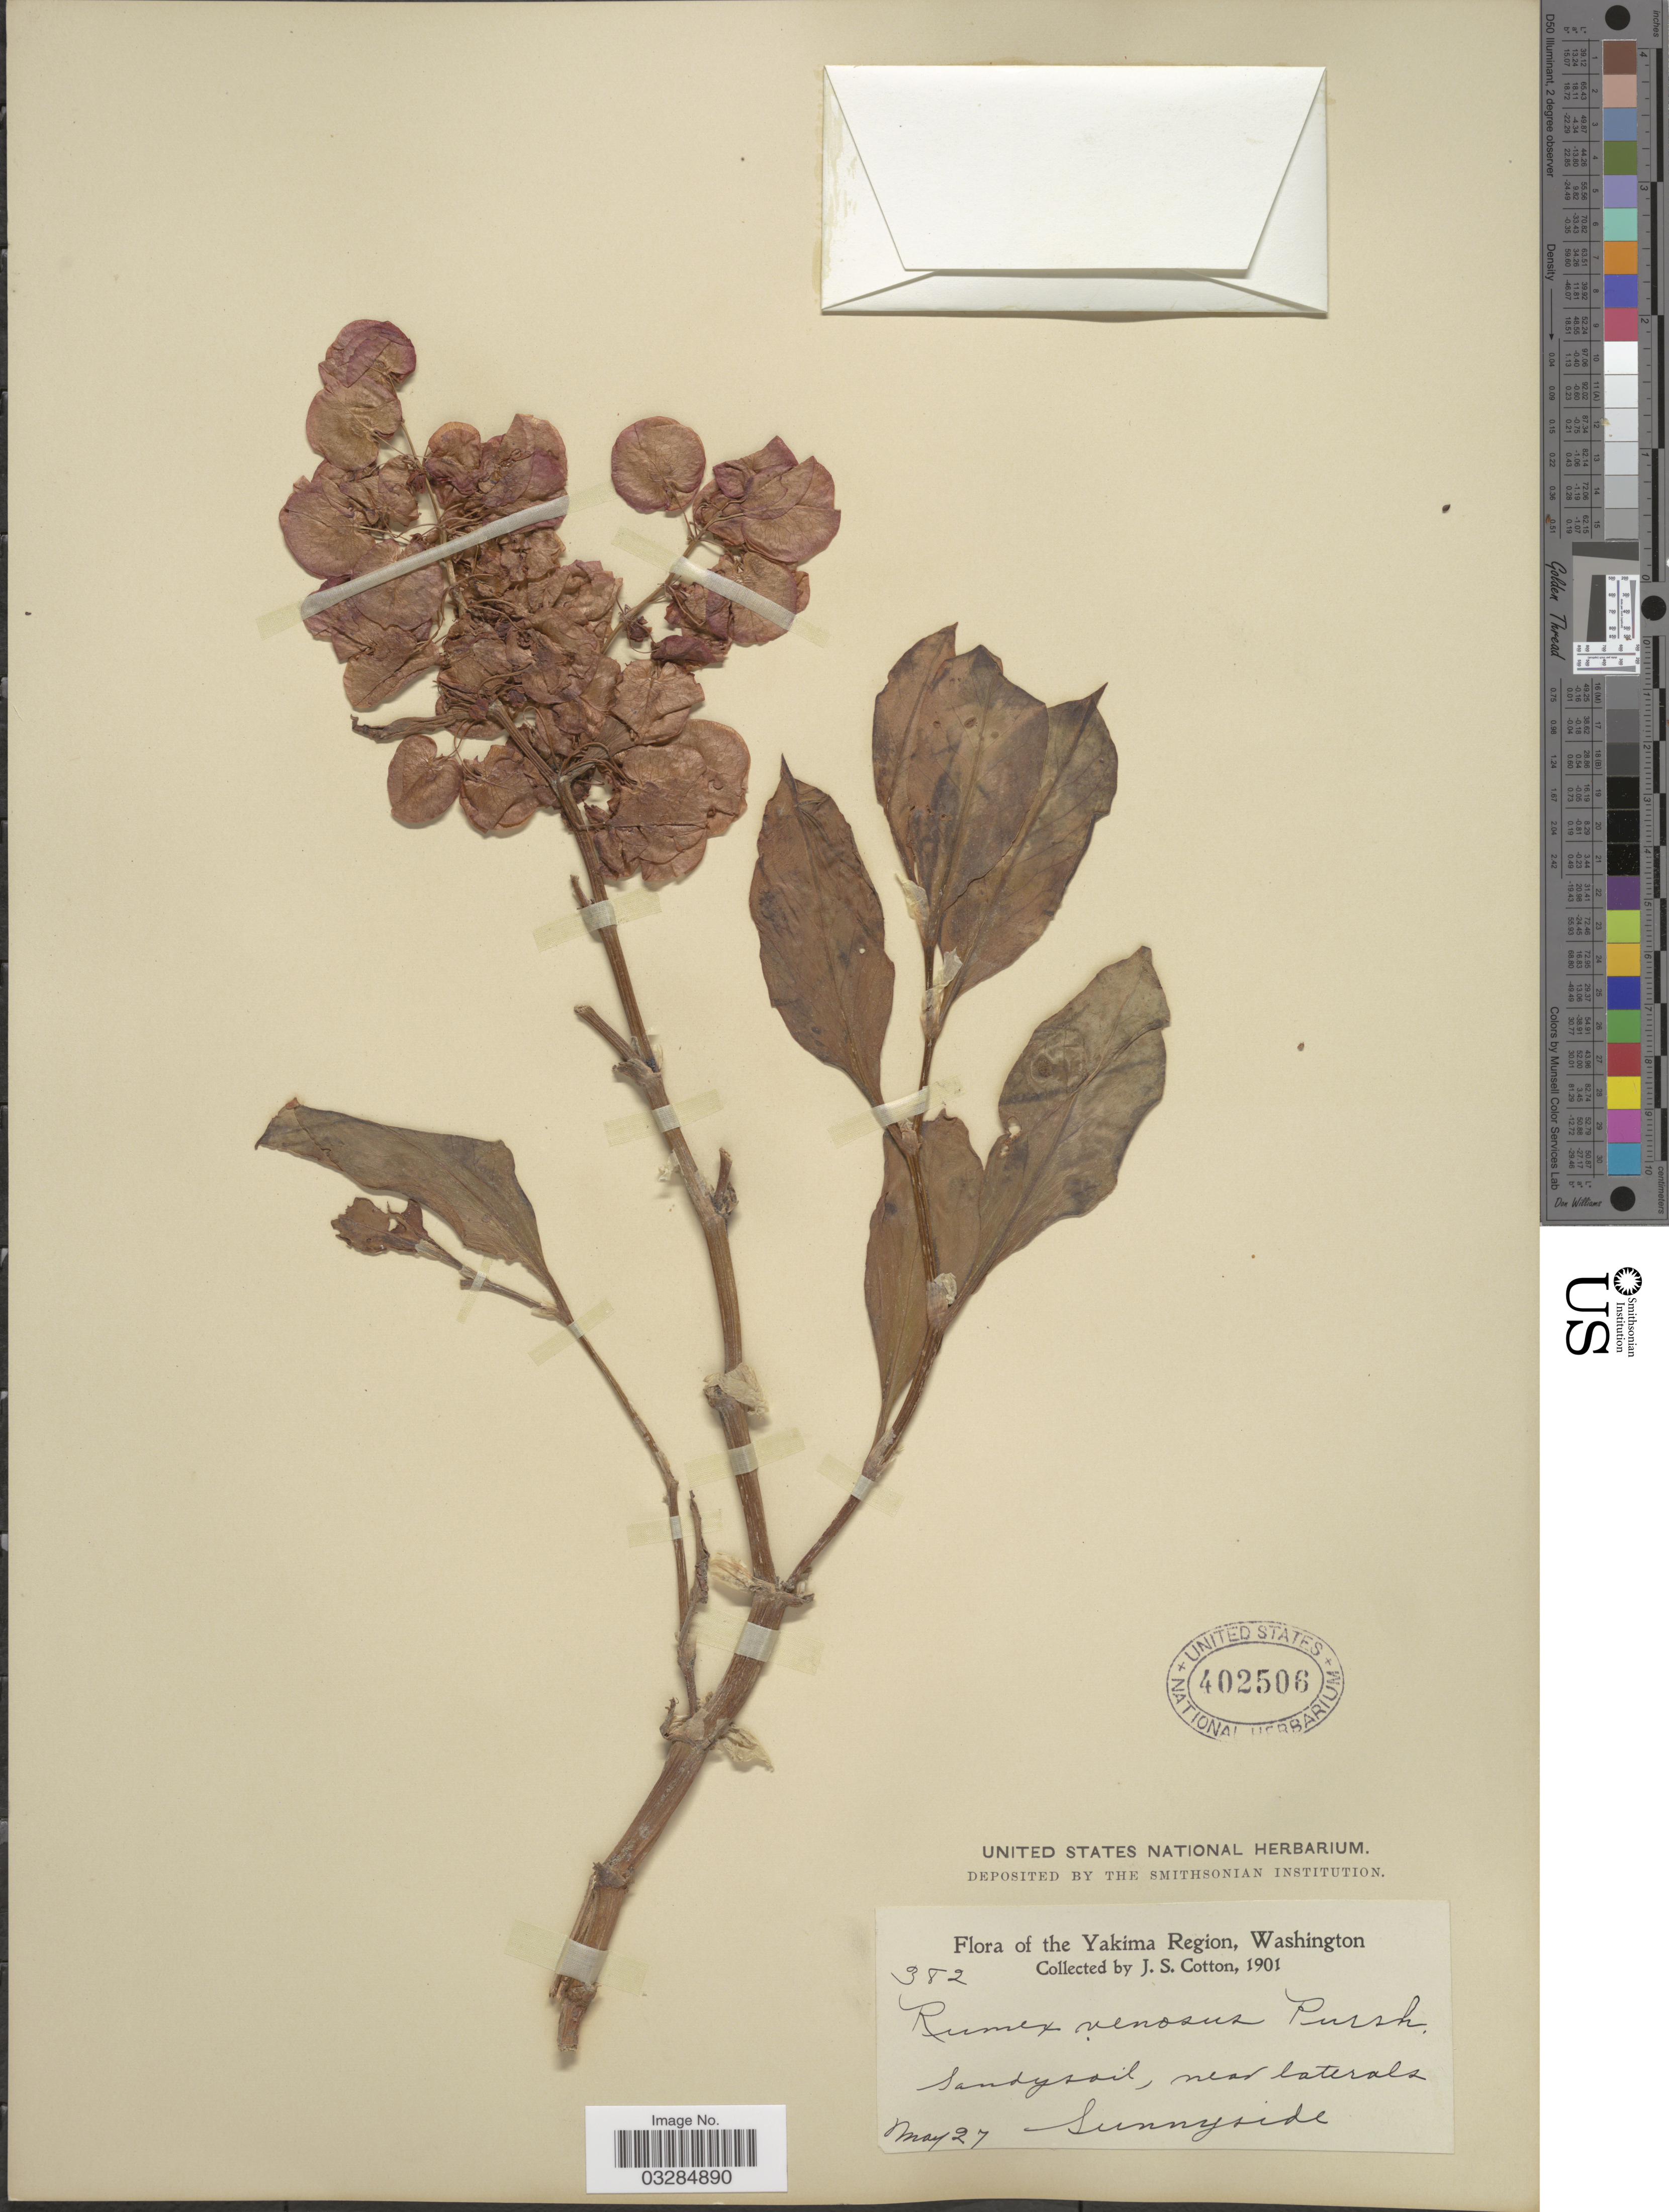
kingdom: Plantae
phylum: Tracheophyta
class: Magnoliopsida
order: Caryophyllales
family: Polygonaceae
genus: Rumex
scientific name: Rumex venosus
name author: Pursh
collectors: J. S. Cotton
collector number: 382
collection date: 1901-05-27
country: United States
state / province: Washington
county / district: Yakima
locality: The Yakima Region. Sunnyside.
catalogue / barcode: US 402506